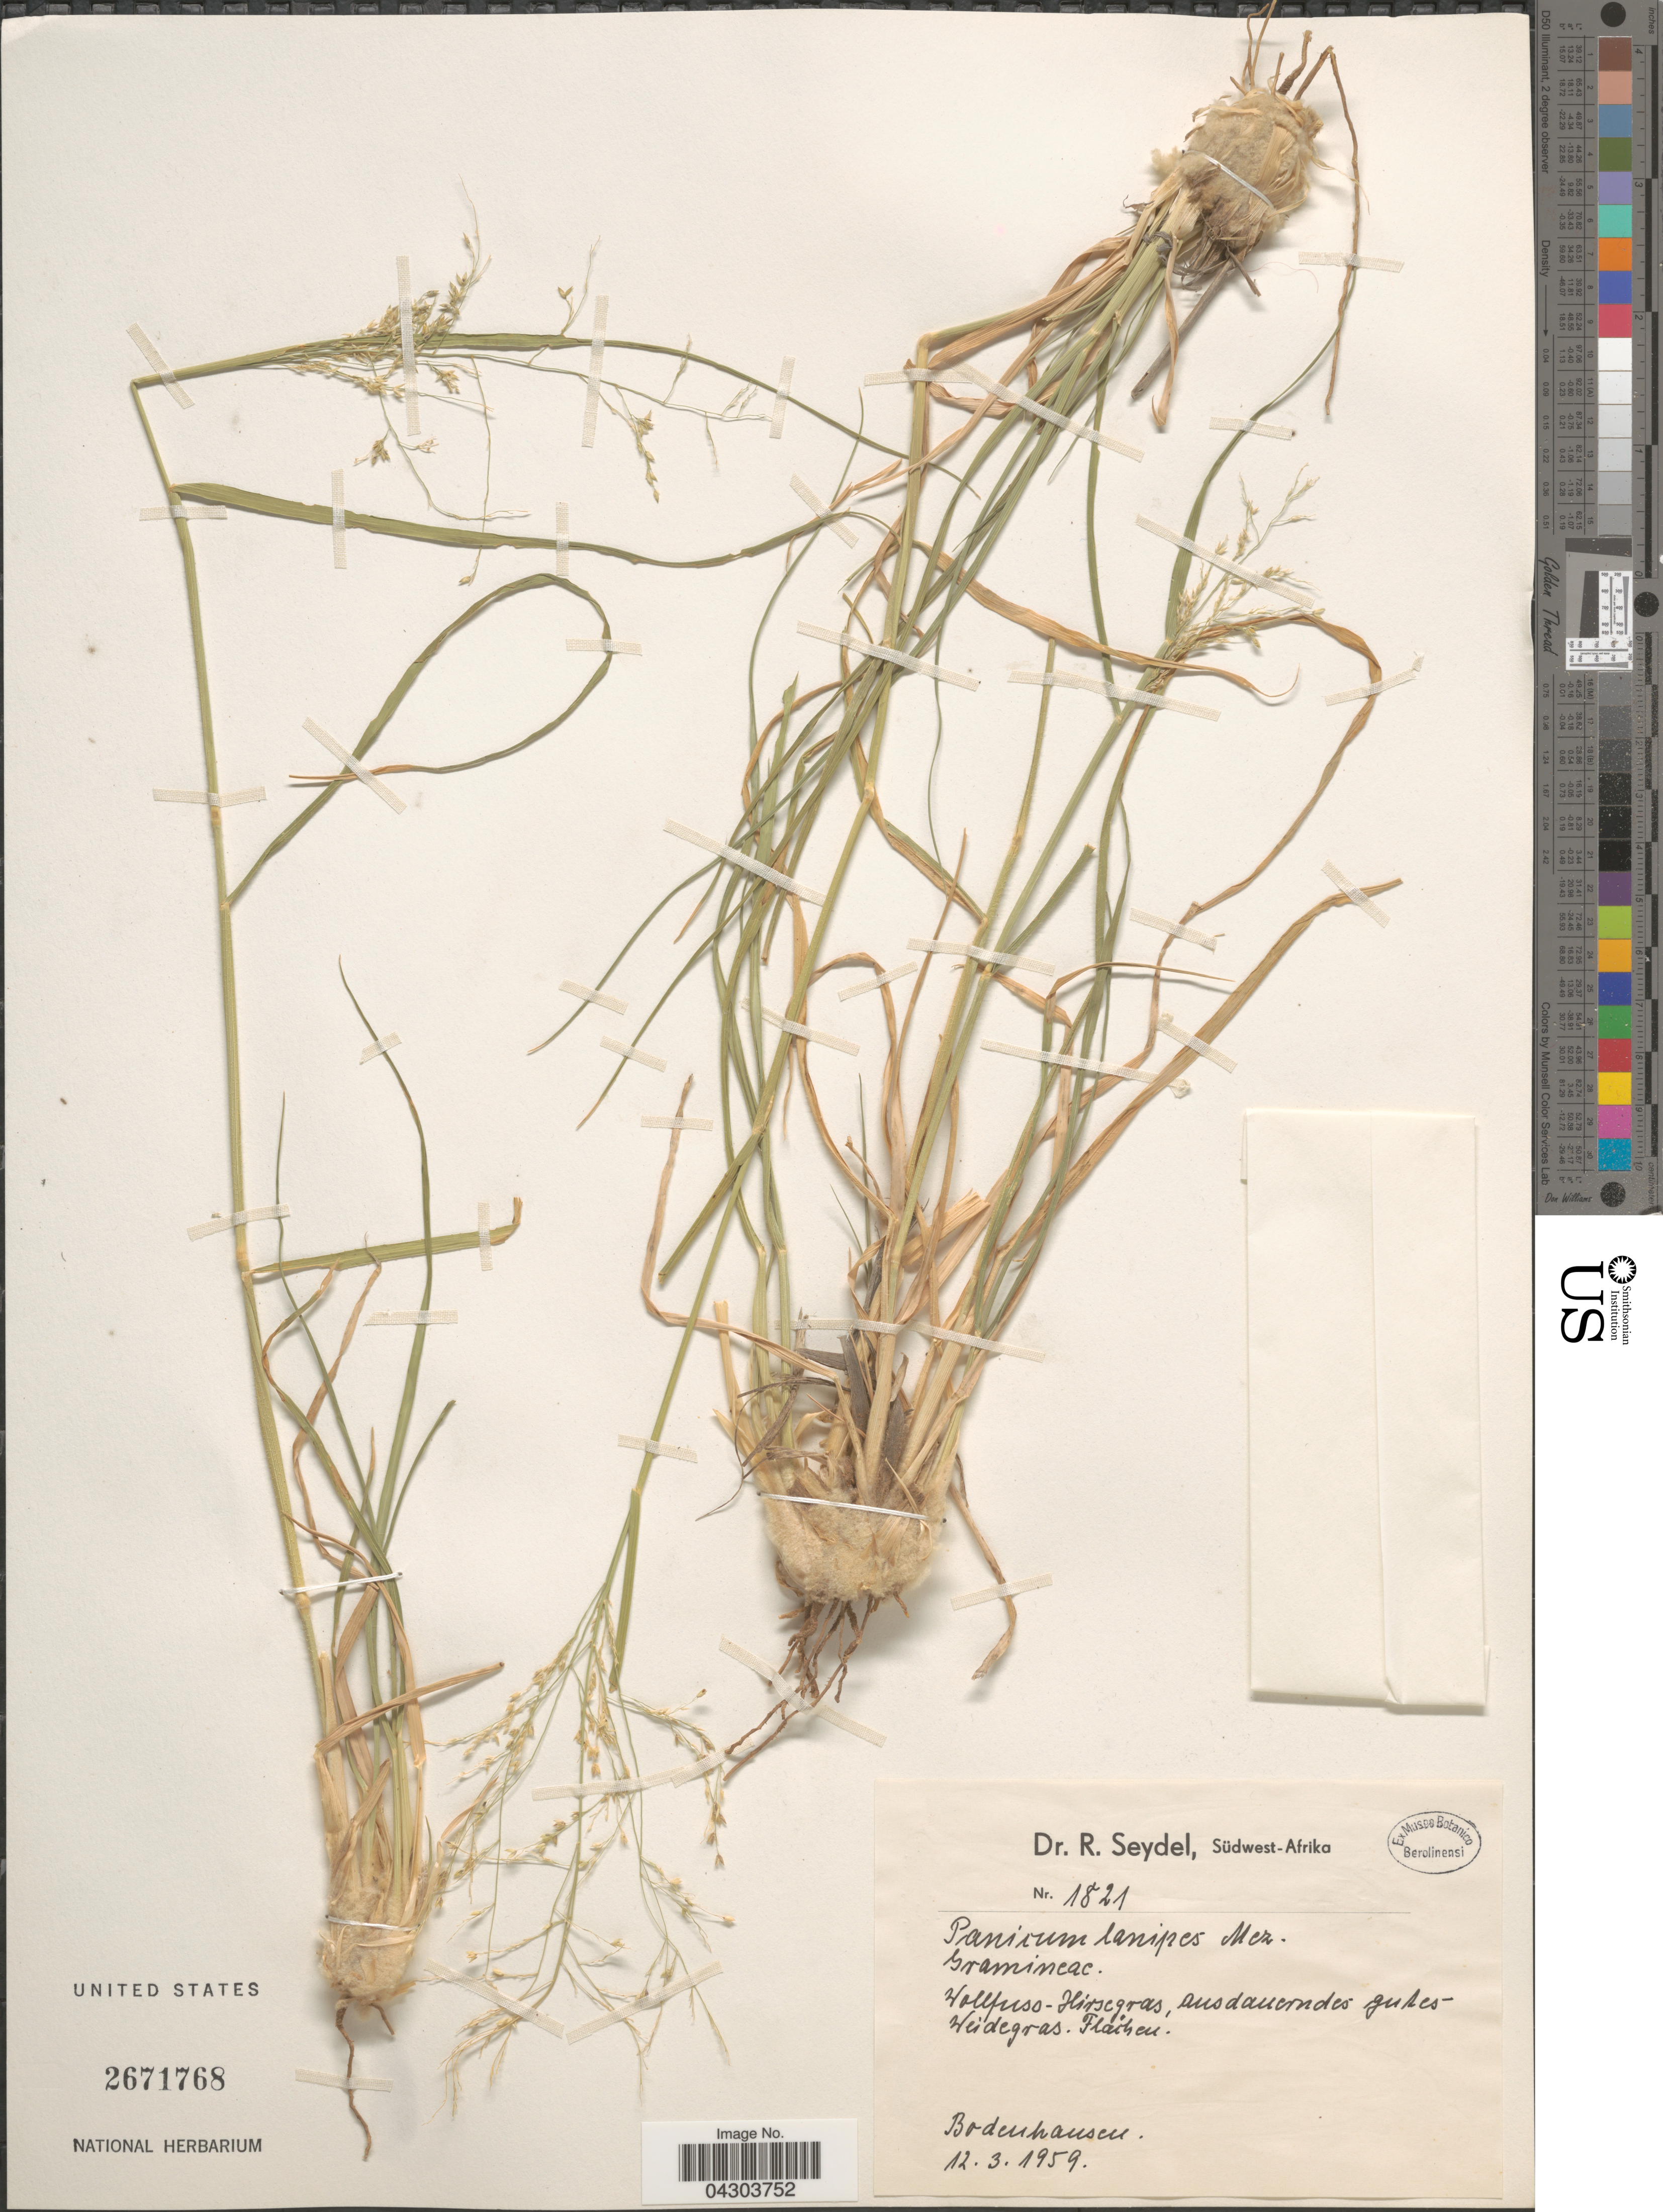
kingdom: Plantae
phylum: Tracheophyta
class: Liliopsida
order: Poales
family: Poaceae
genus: Panicum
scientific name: Panicum lanipes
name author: Mez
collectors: R. Seydel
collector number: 1821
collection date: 1959-03-12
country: Namibia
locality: Südwest-Afrika. Hollfuso-Hirsegras, Ausdauerndes futes-Heidegras. Flacheu. Bodenhausen.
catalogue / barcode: US 2671768